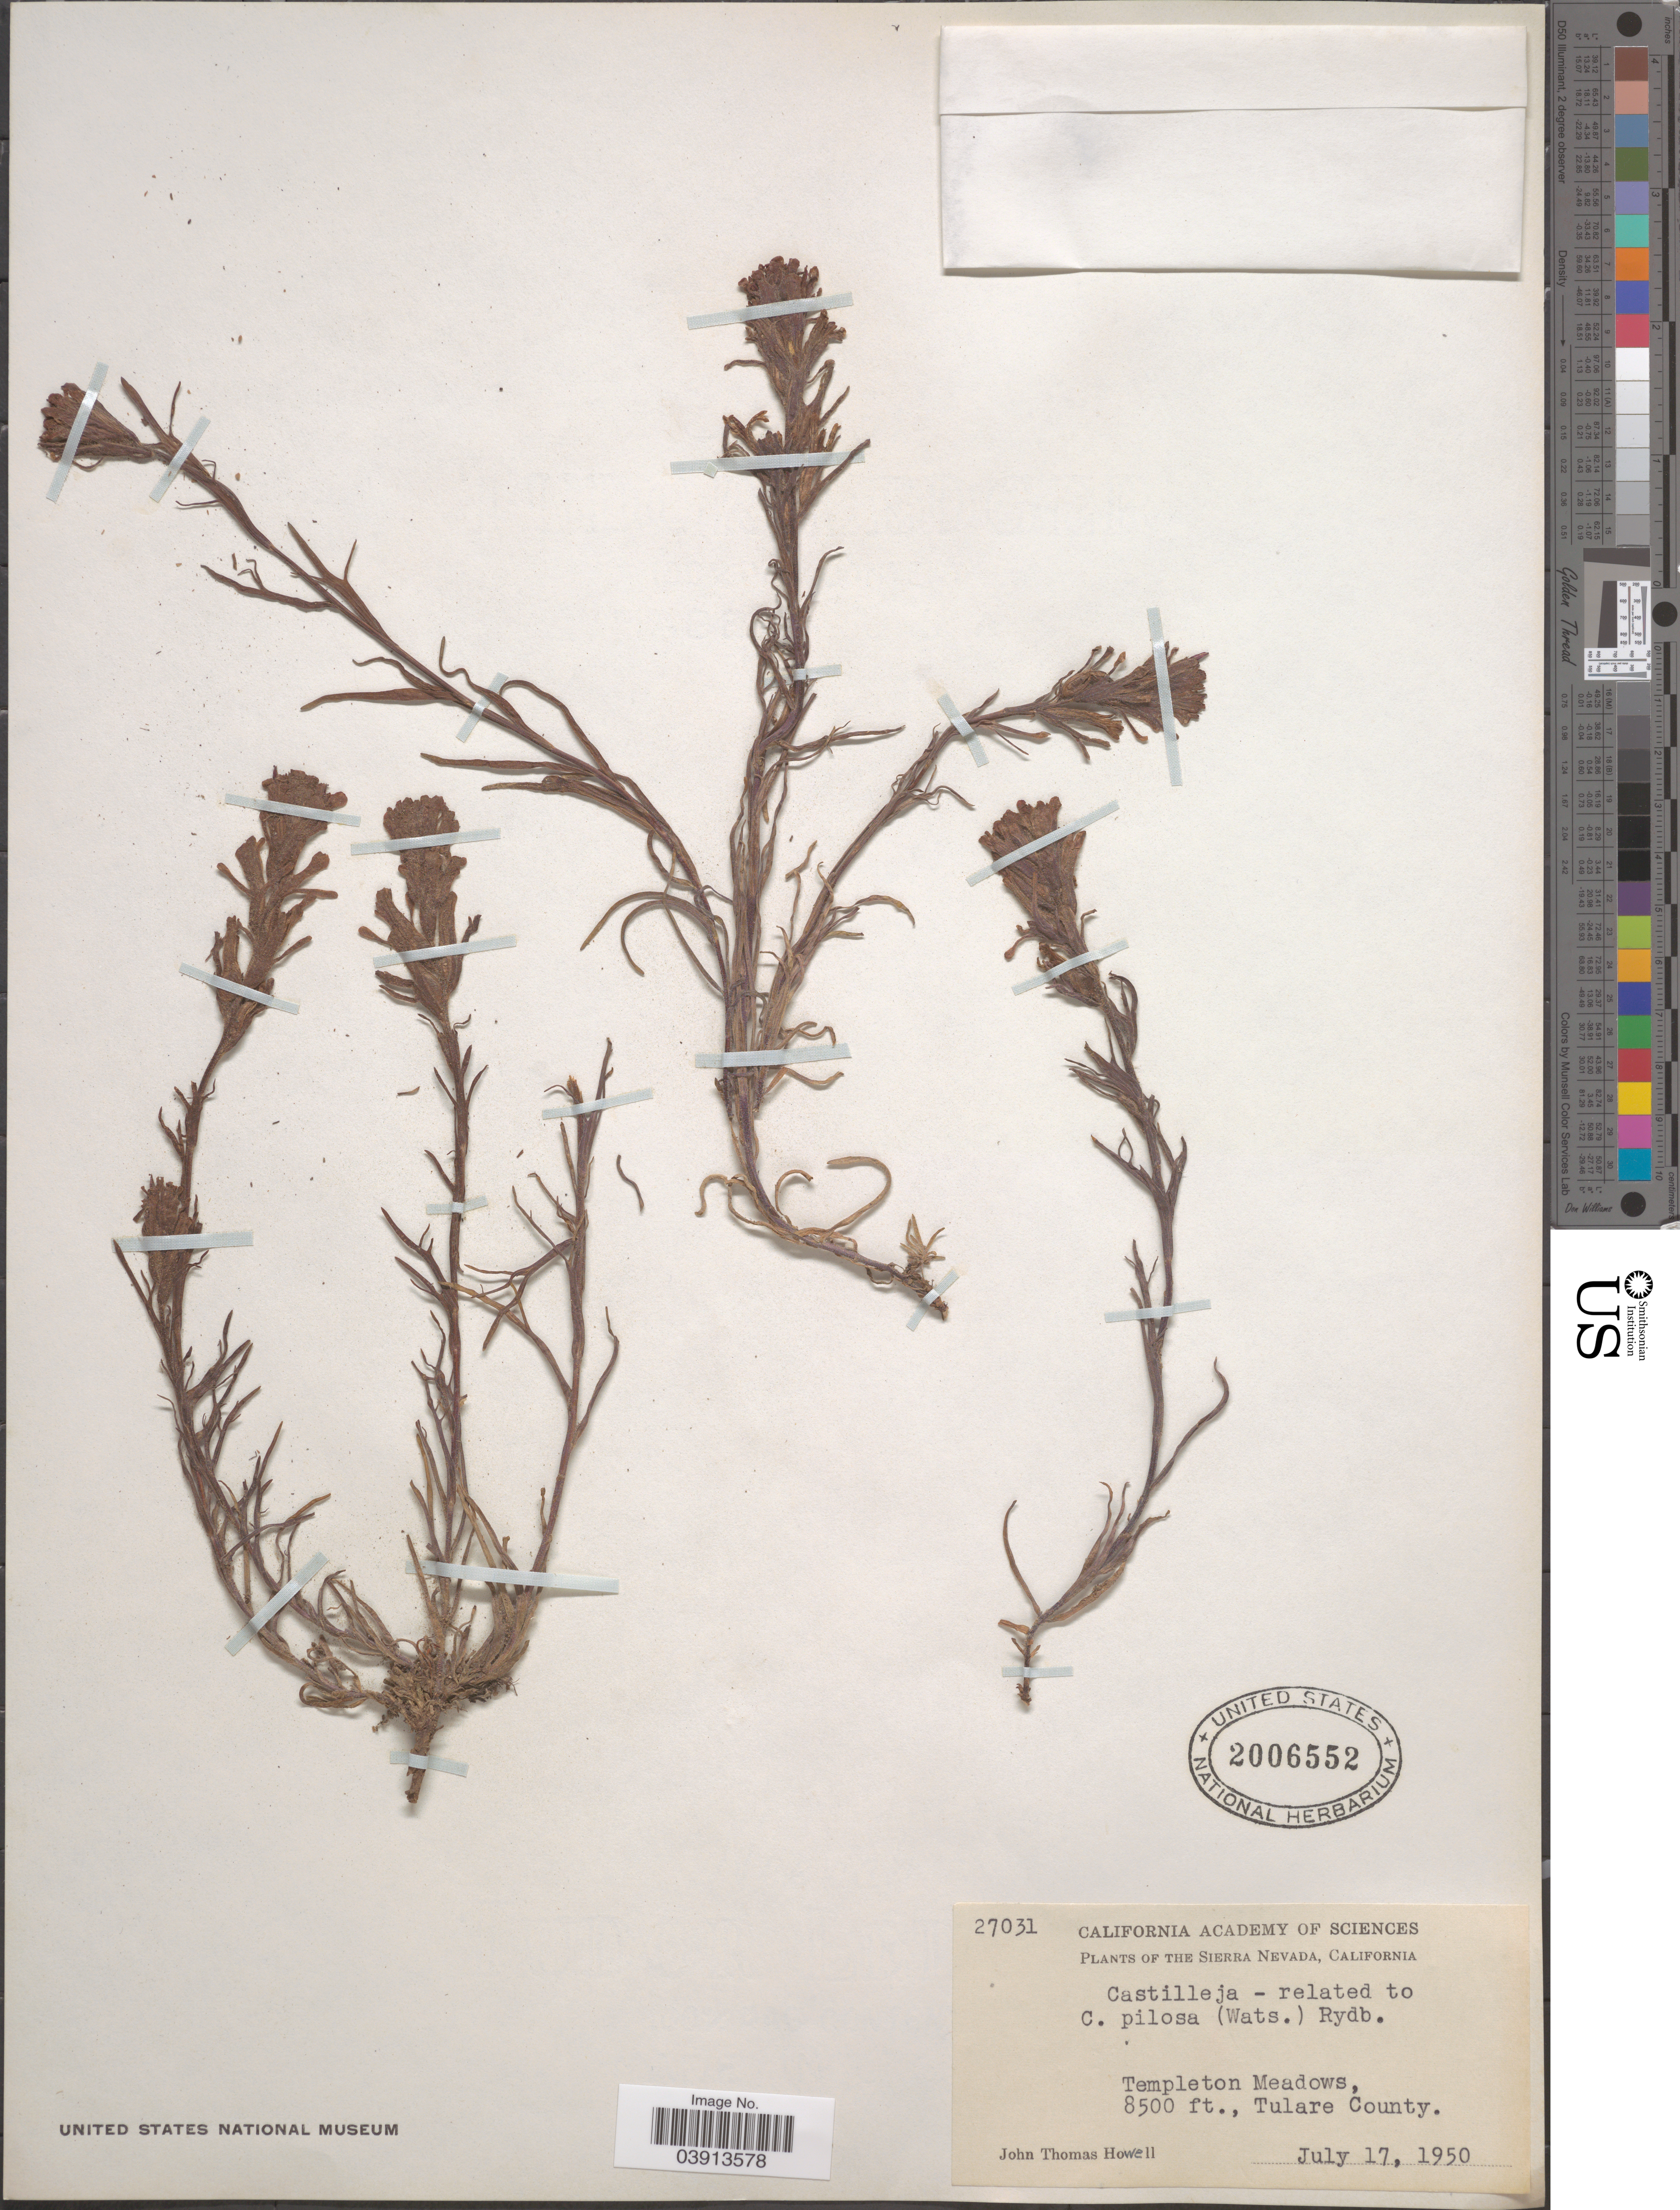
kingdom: Plantae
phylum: Tracheophyta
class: Magnoliopsida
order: Lamiales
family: Orobanchaceae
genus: Castilleja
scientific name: Castilleja pilosa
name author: (S. Watson) Rydb.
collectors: J. T. Howell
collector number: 27031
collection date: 1950-07-17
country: United States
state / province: California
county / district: Tulare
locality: Sierra Nevada. Templeton Meadows, Tulare County.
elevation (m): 2591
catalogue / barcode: US 2006552